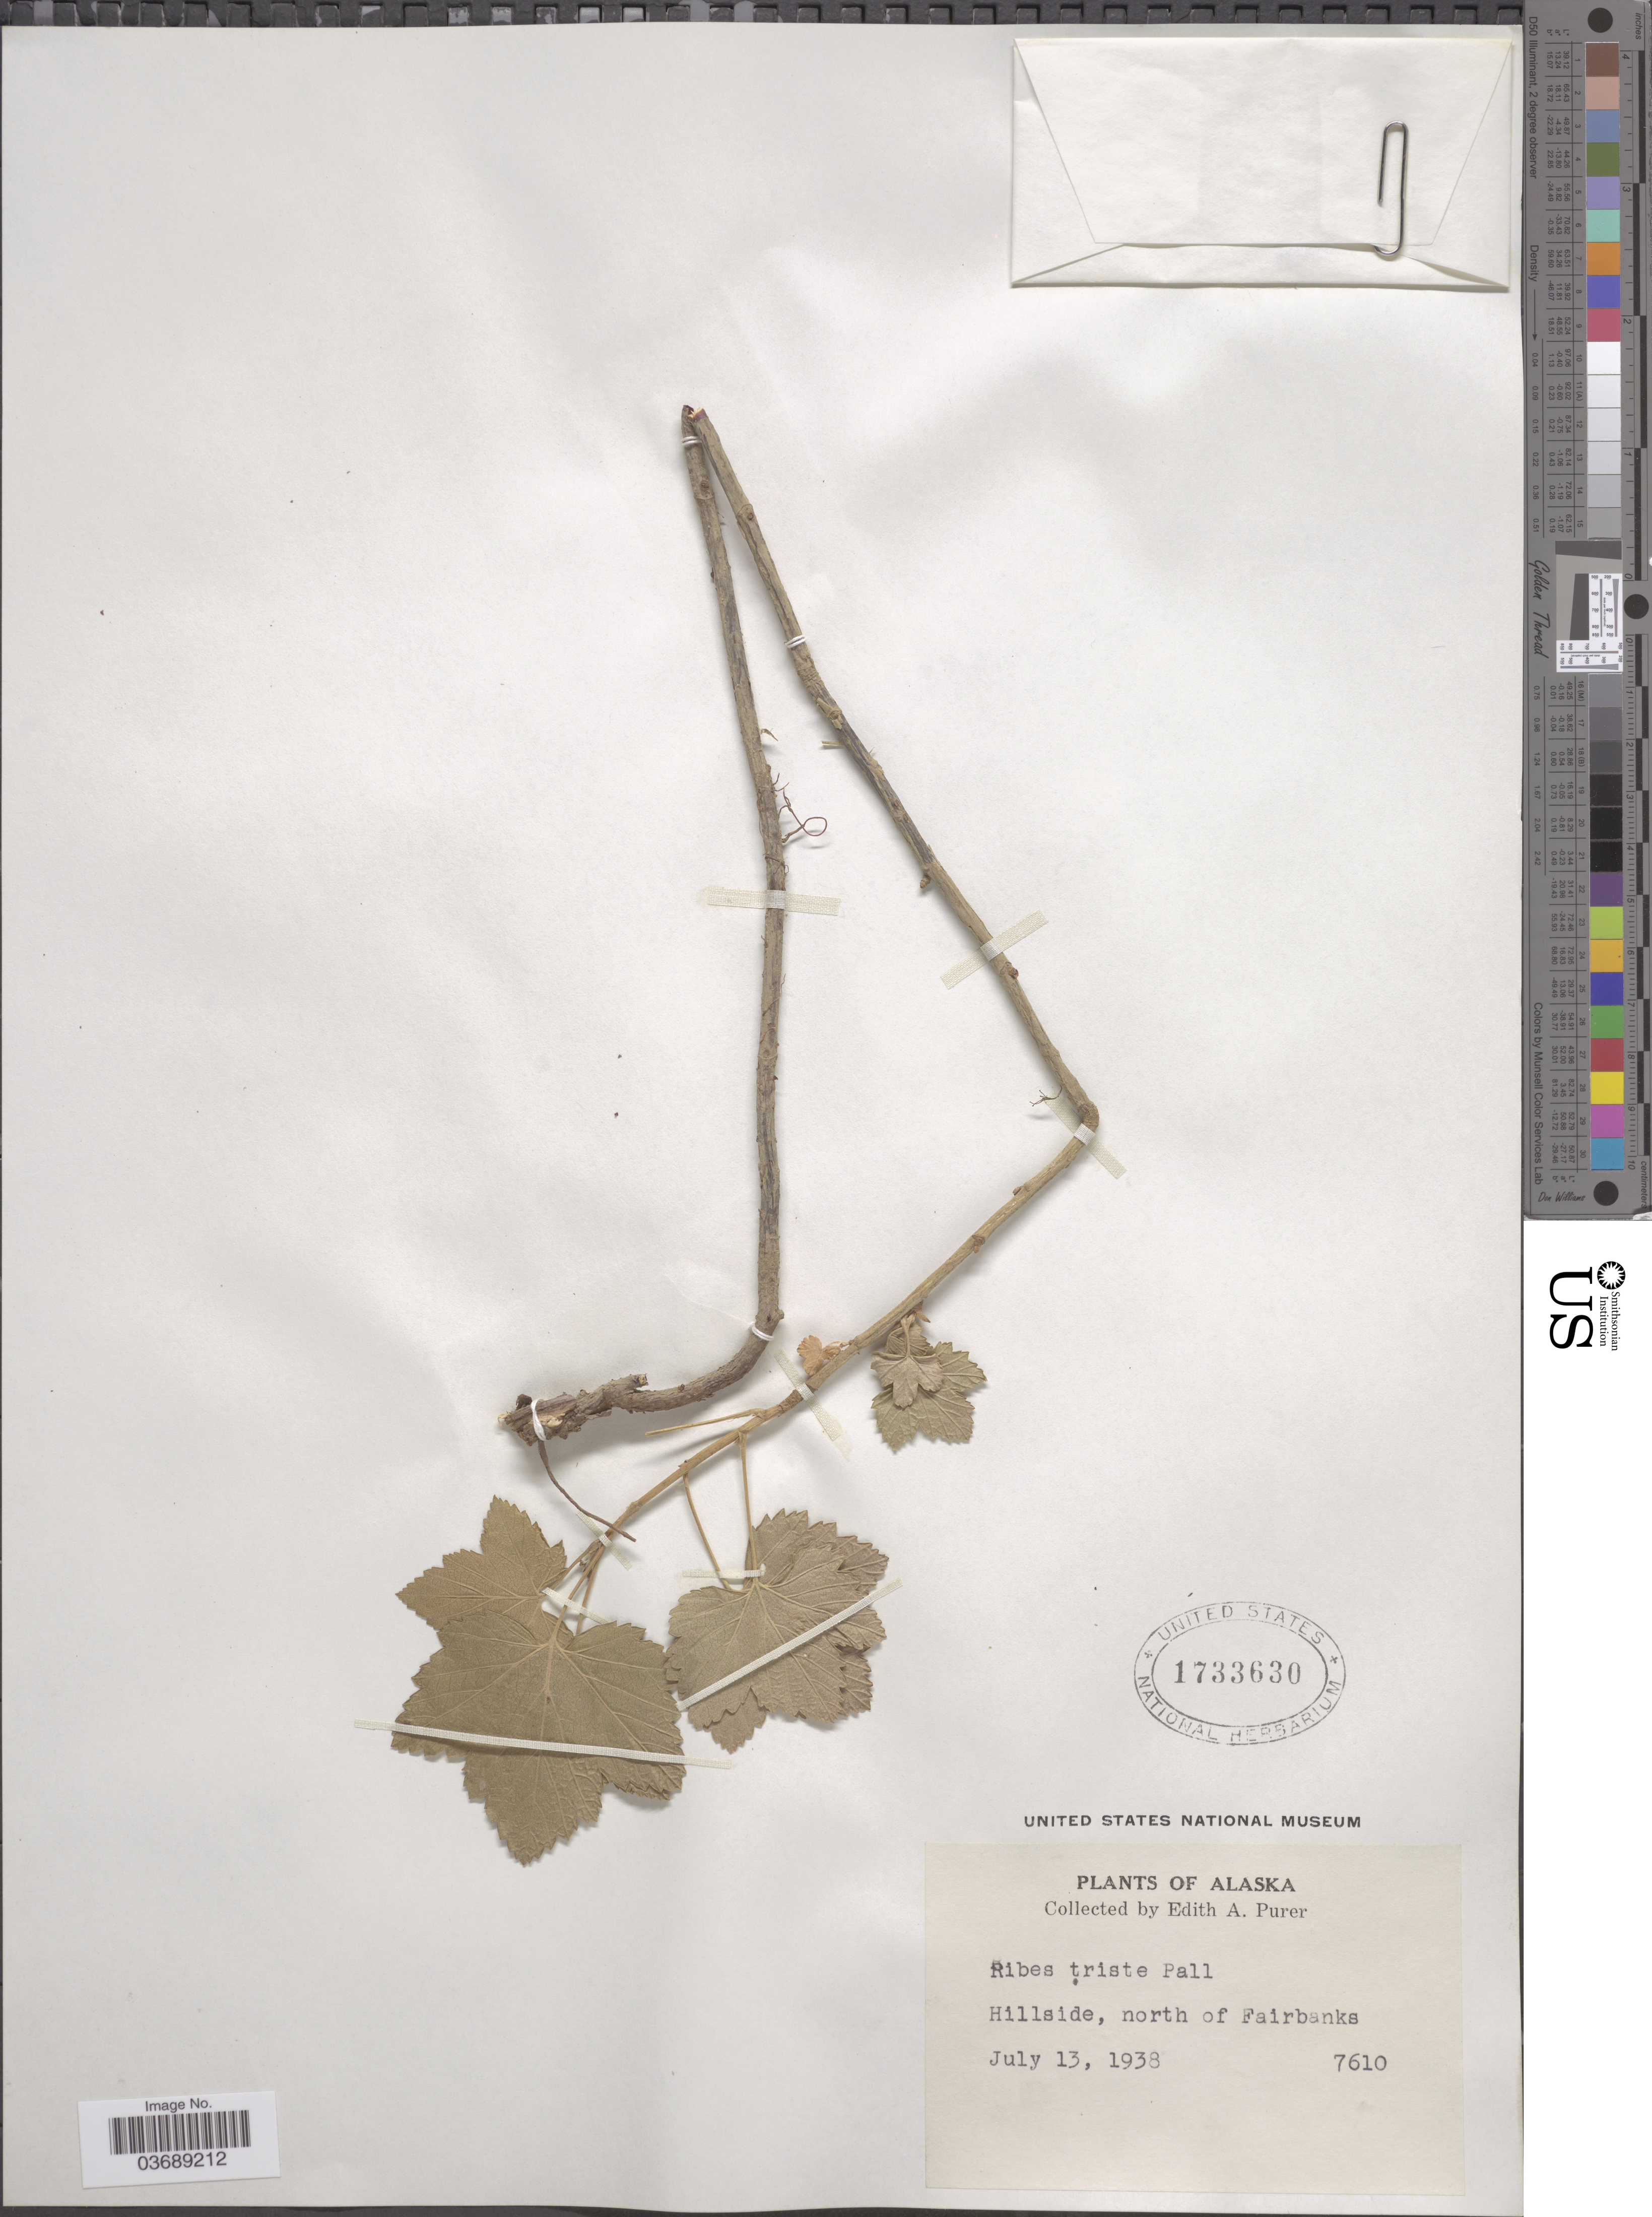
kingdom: Plantae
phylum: Tracheophyta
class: Magnoliopsida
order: Saxifragales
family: Grossulariaceae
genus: Ribes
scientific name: Ribes triste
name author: Pall.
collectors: E. Purer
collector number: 7610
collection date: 1938-07-12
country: United States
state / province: Alaska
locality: Hillside, north of Fairbanks.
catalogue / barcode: US 1733630